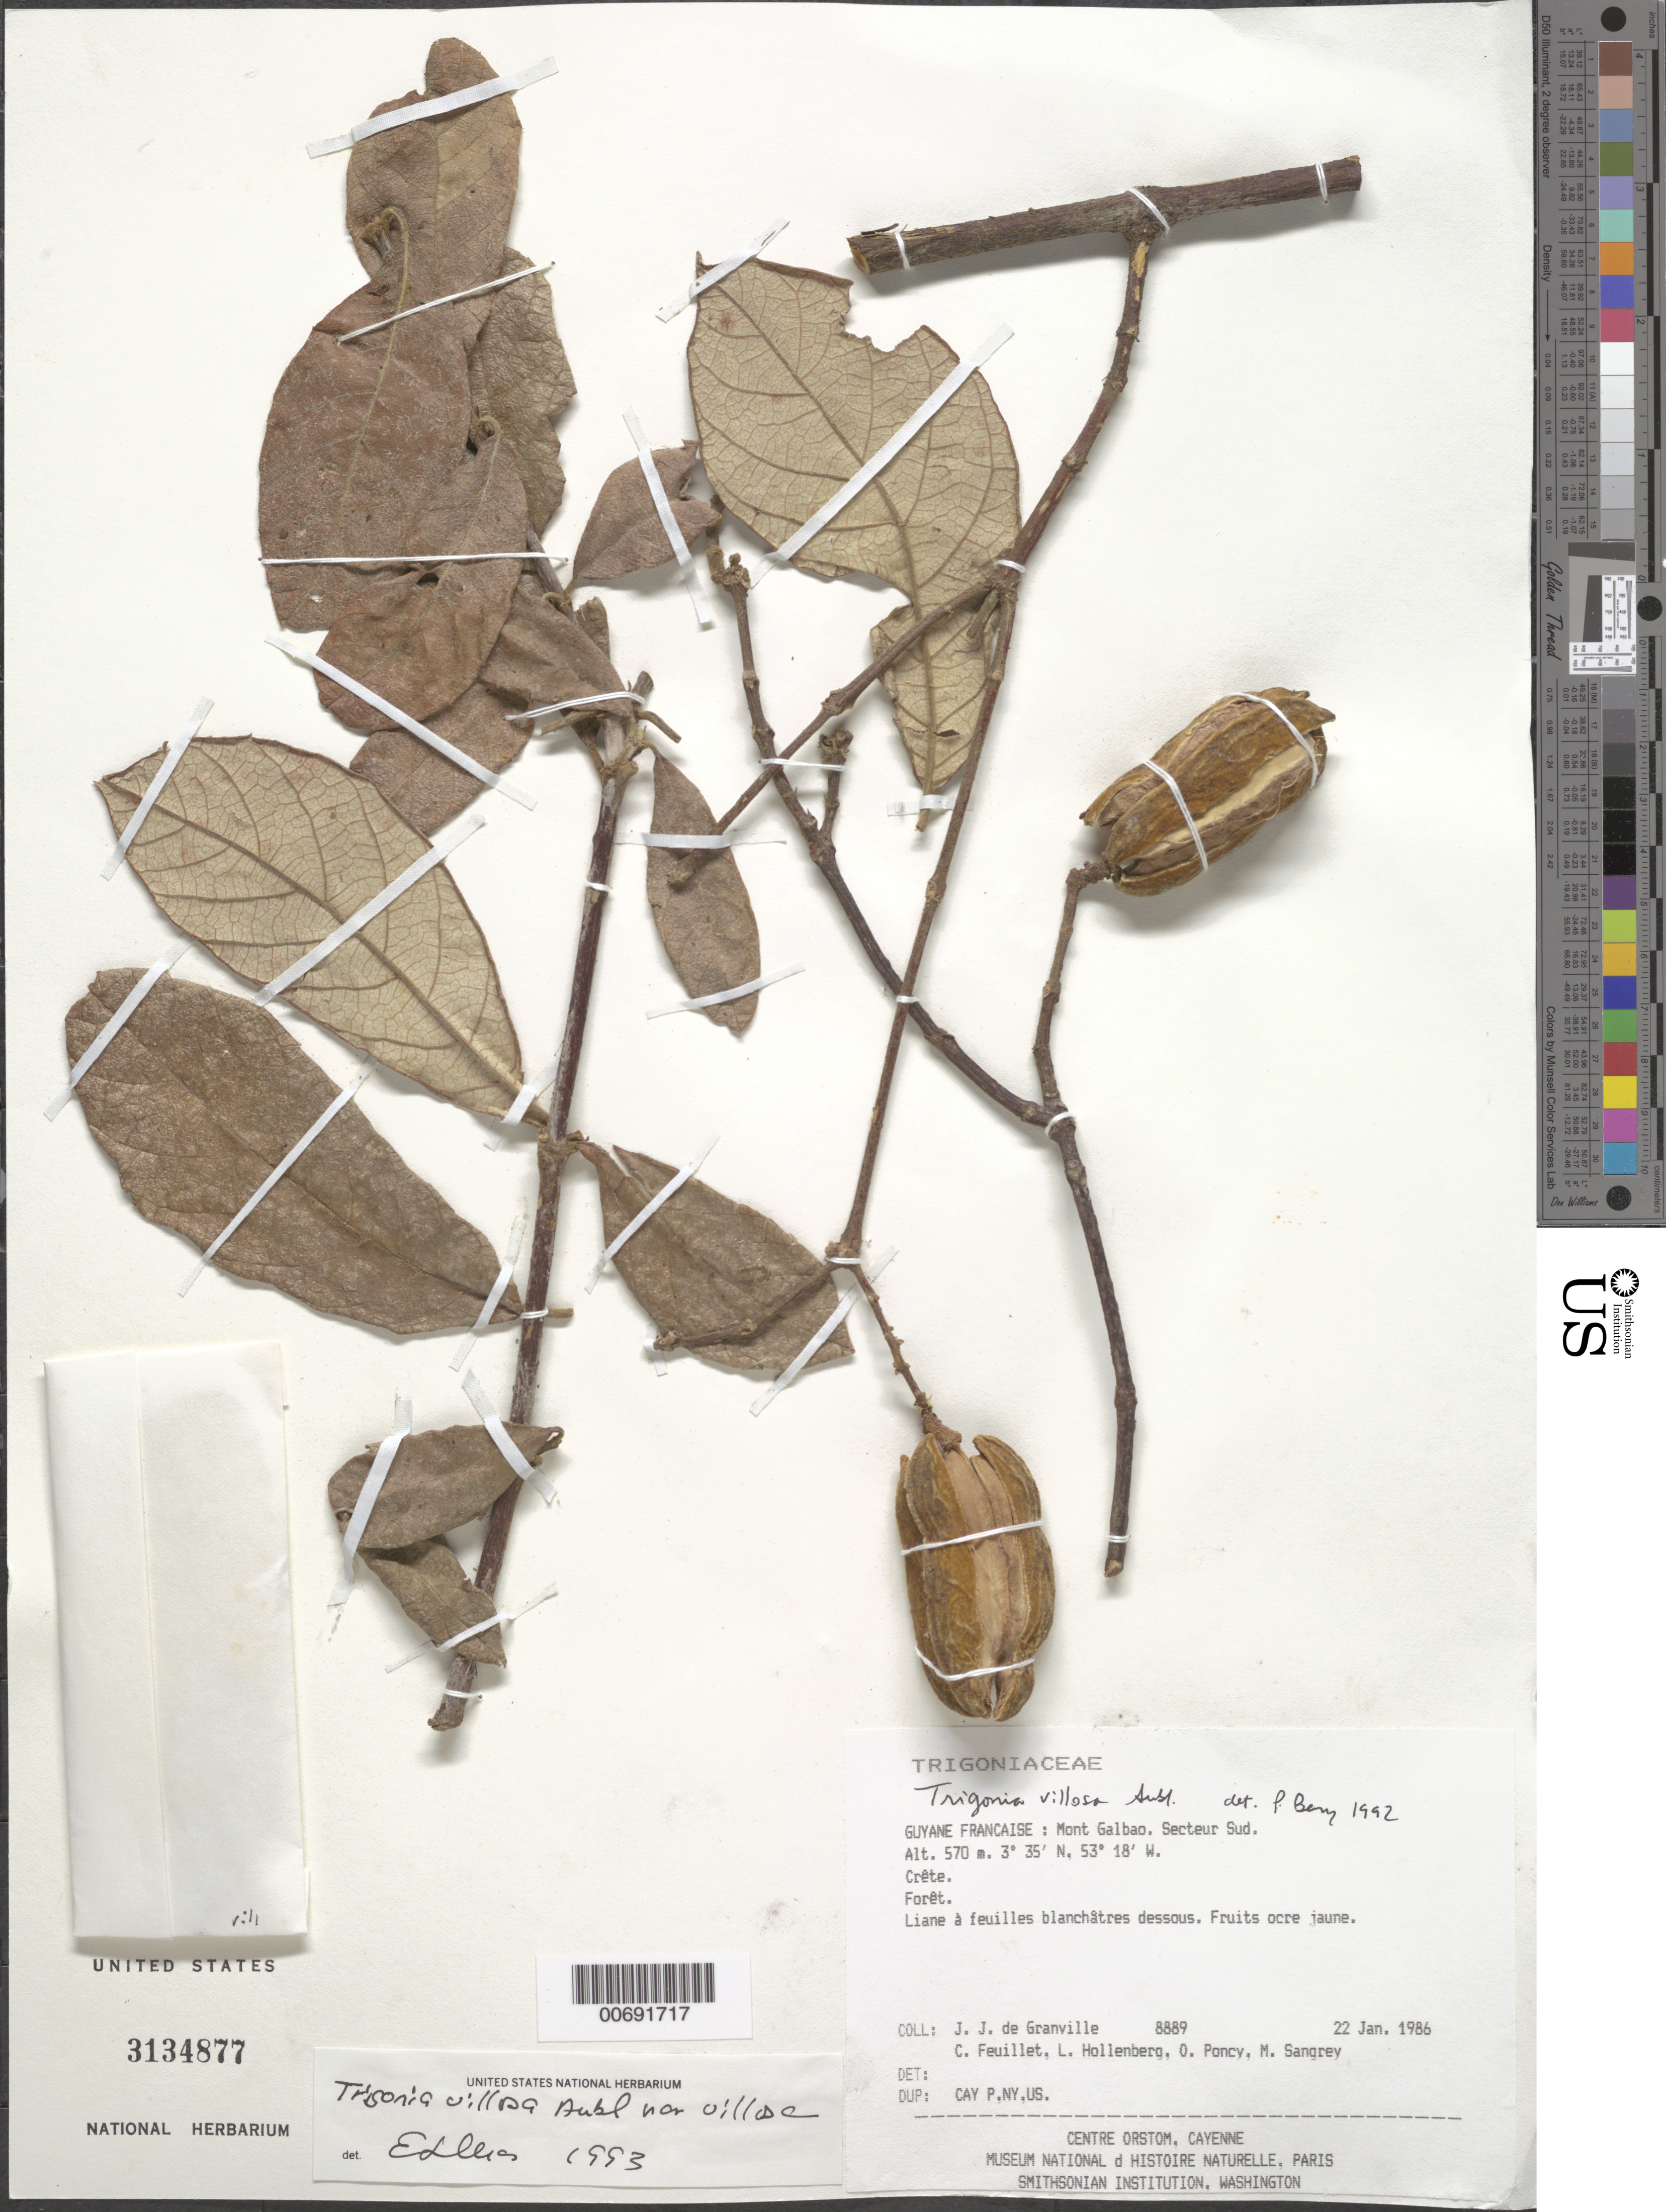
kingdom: Plantae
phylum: Tracheophyta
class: Magnoliopsida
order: Malpighiales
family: Trigoniaceae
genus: Trigonia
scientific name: Trigonia villosa var. villosa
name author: Aubl.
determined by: Lleras, E.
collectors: J.-J. de Granville, C. Feuillet, L. Hollenberg, O. Poncy & M. S. Sangrey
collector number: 8889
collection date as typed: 22-Jan-86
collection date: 1986-01-22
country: French Guiana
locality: Mont Galbao. Secteur Sud. Crête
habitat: Forêt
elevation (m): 570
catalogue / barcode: US 3134877